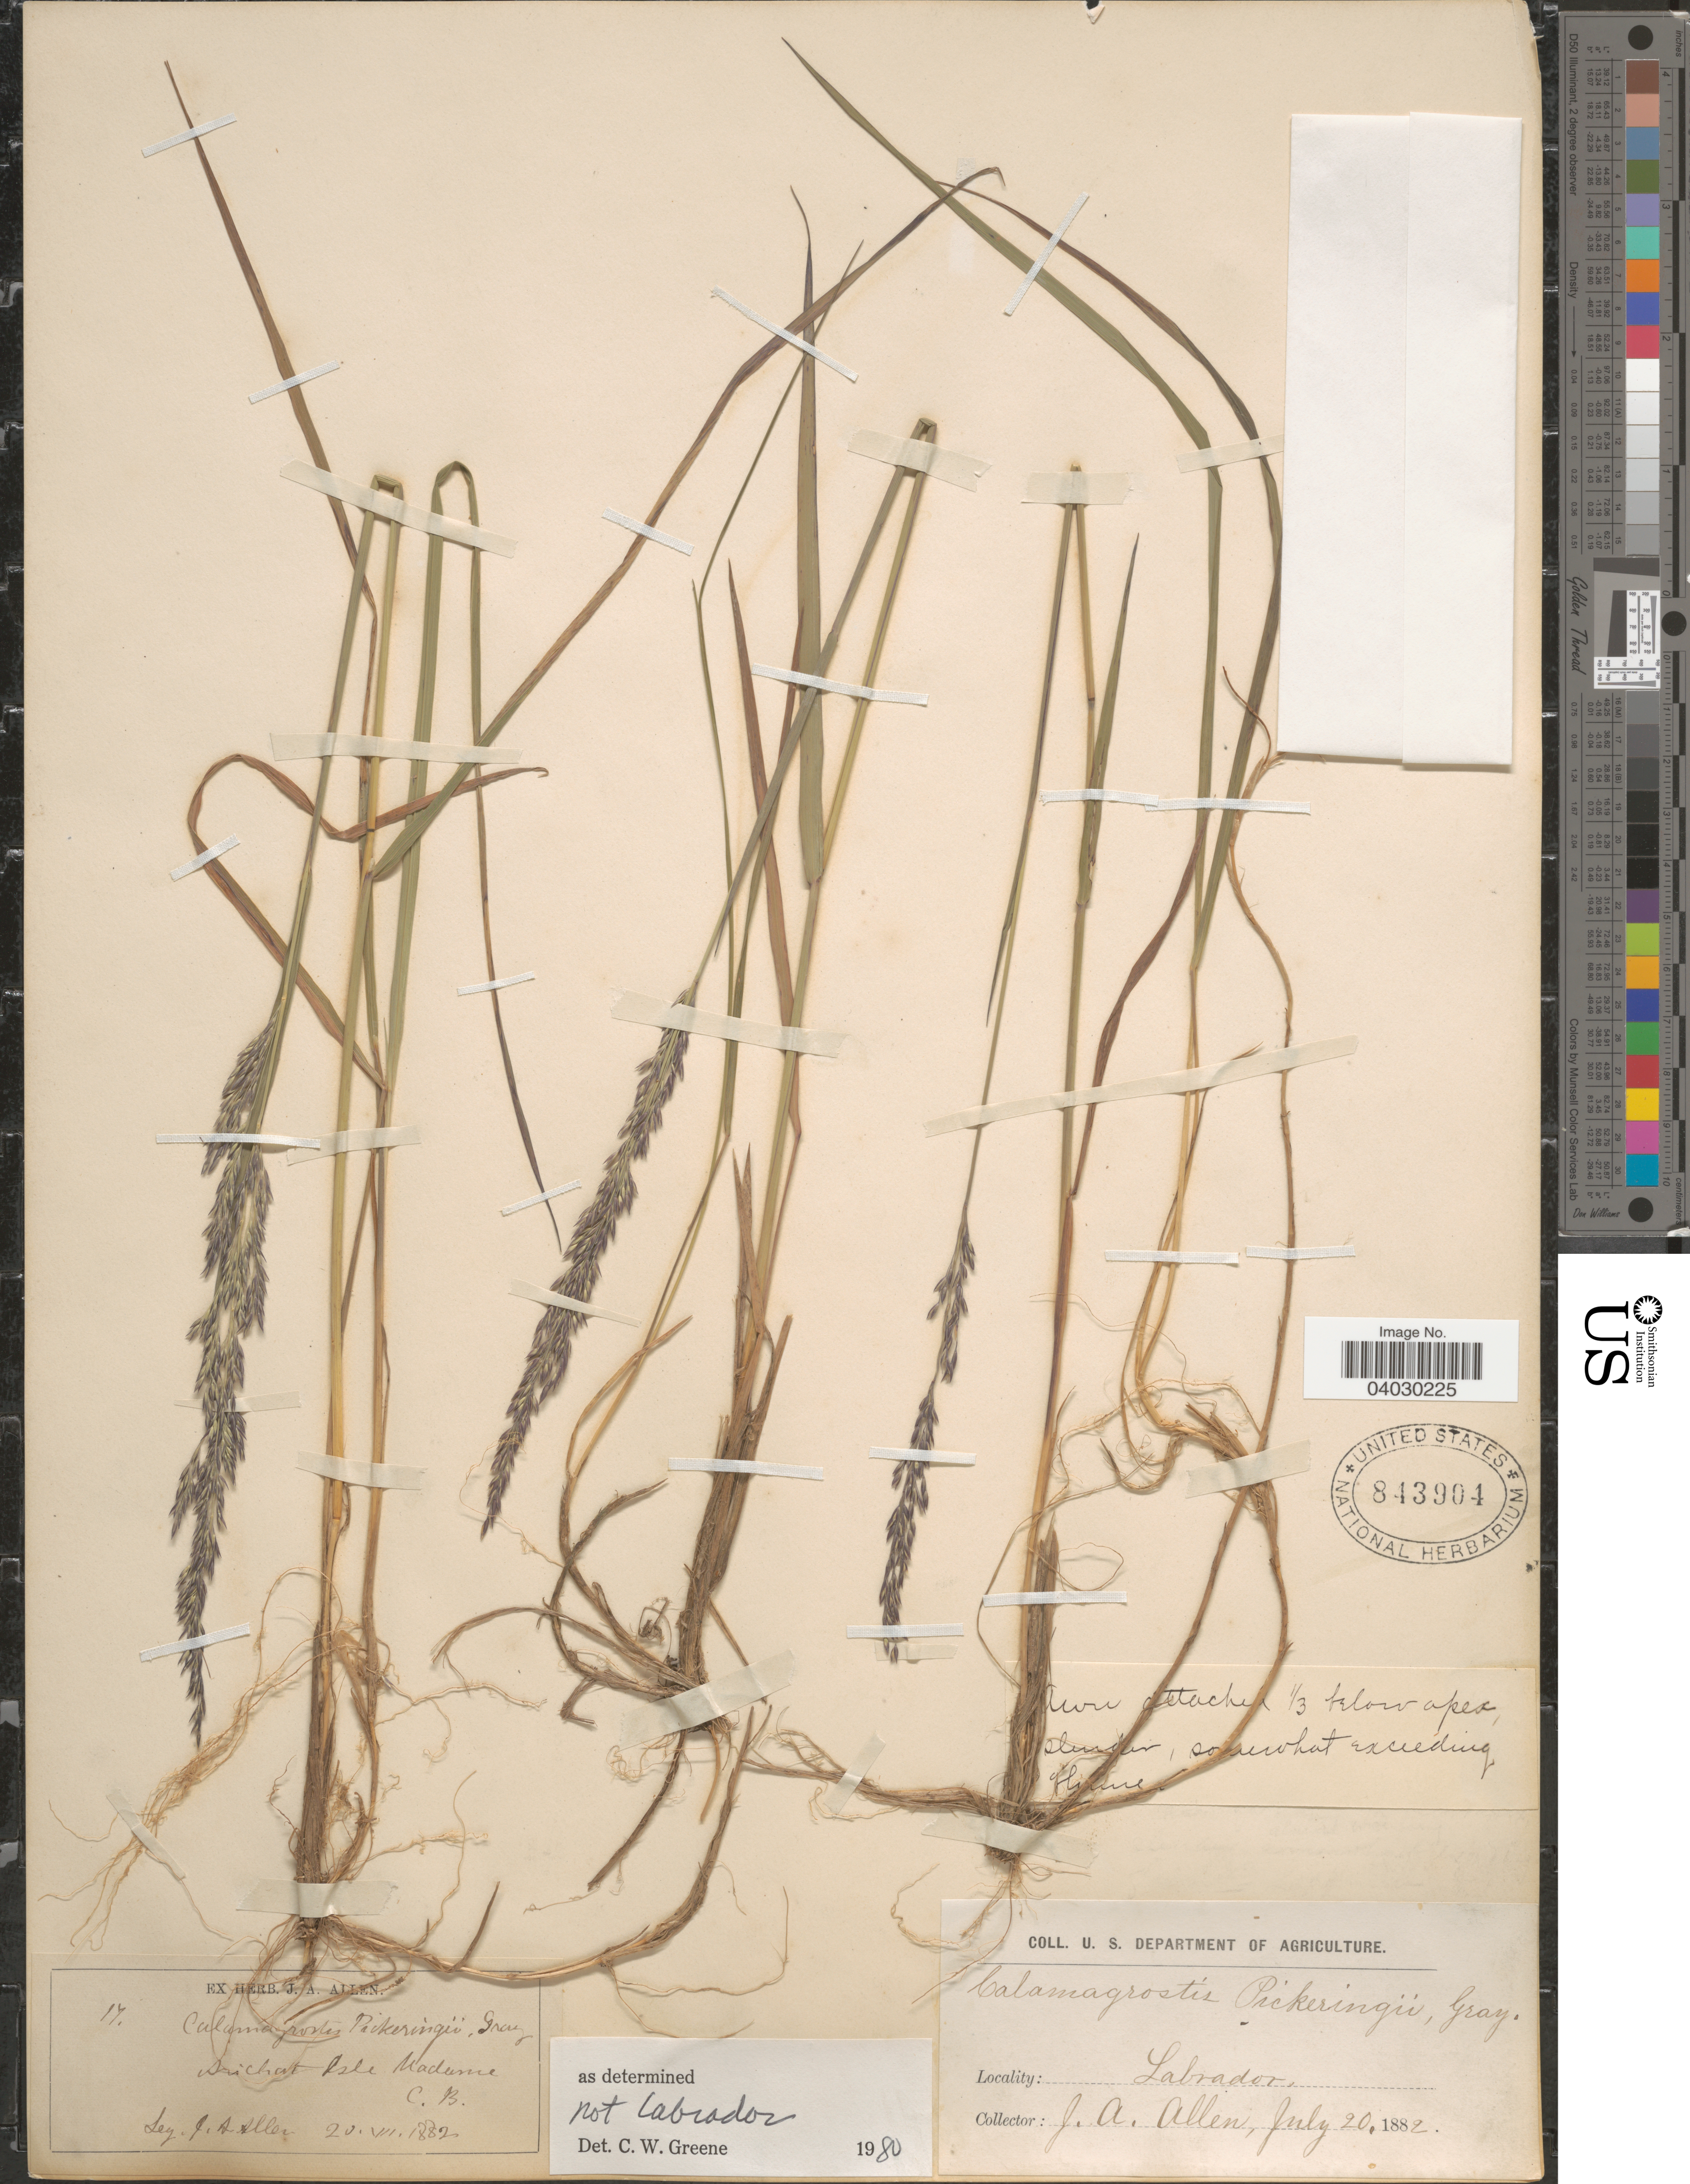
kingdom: Plantae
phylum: Tracheophyta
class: Liliopsida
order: Poales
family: Poaceae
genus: Calamagrostis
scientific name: Calamagrostis pickeringii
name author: A. Gray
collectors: J. Allen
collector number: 17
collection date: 1882-07-20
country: Canada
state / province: Newfoundland and Labrador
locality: Arichat Isle Madame, C. B. Labrador.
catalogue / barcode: US 843904